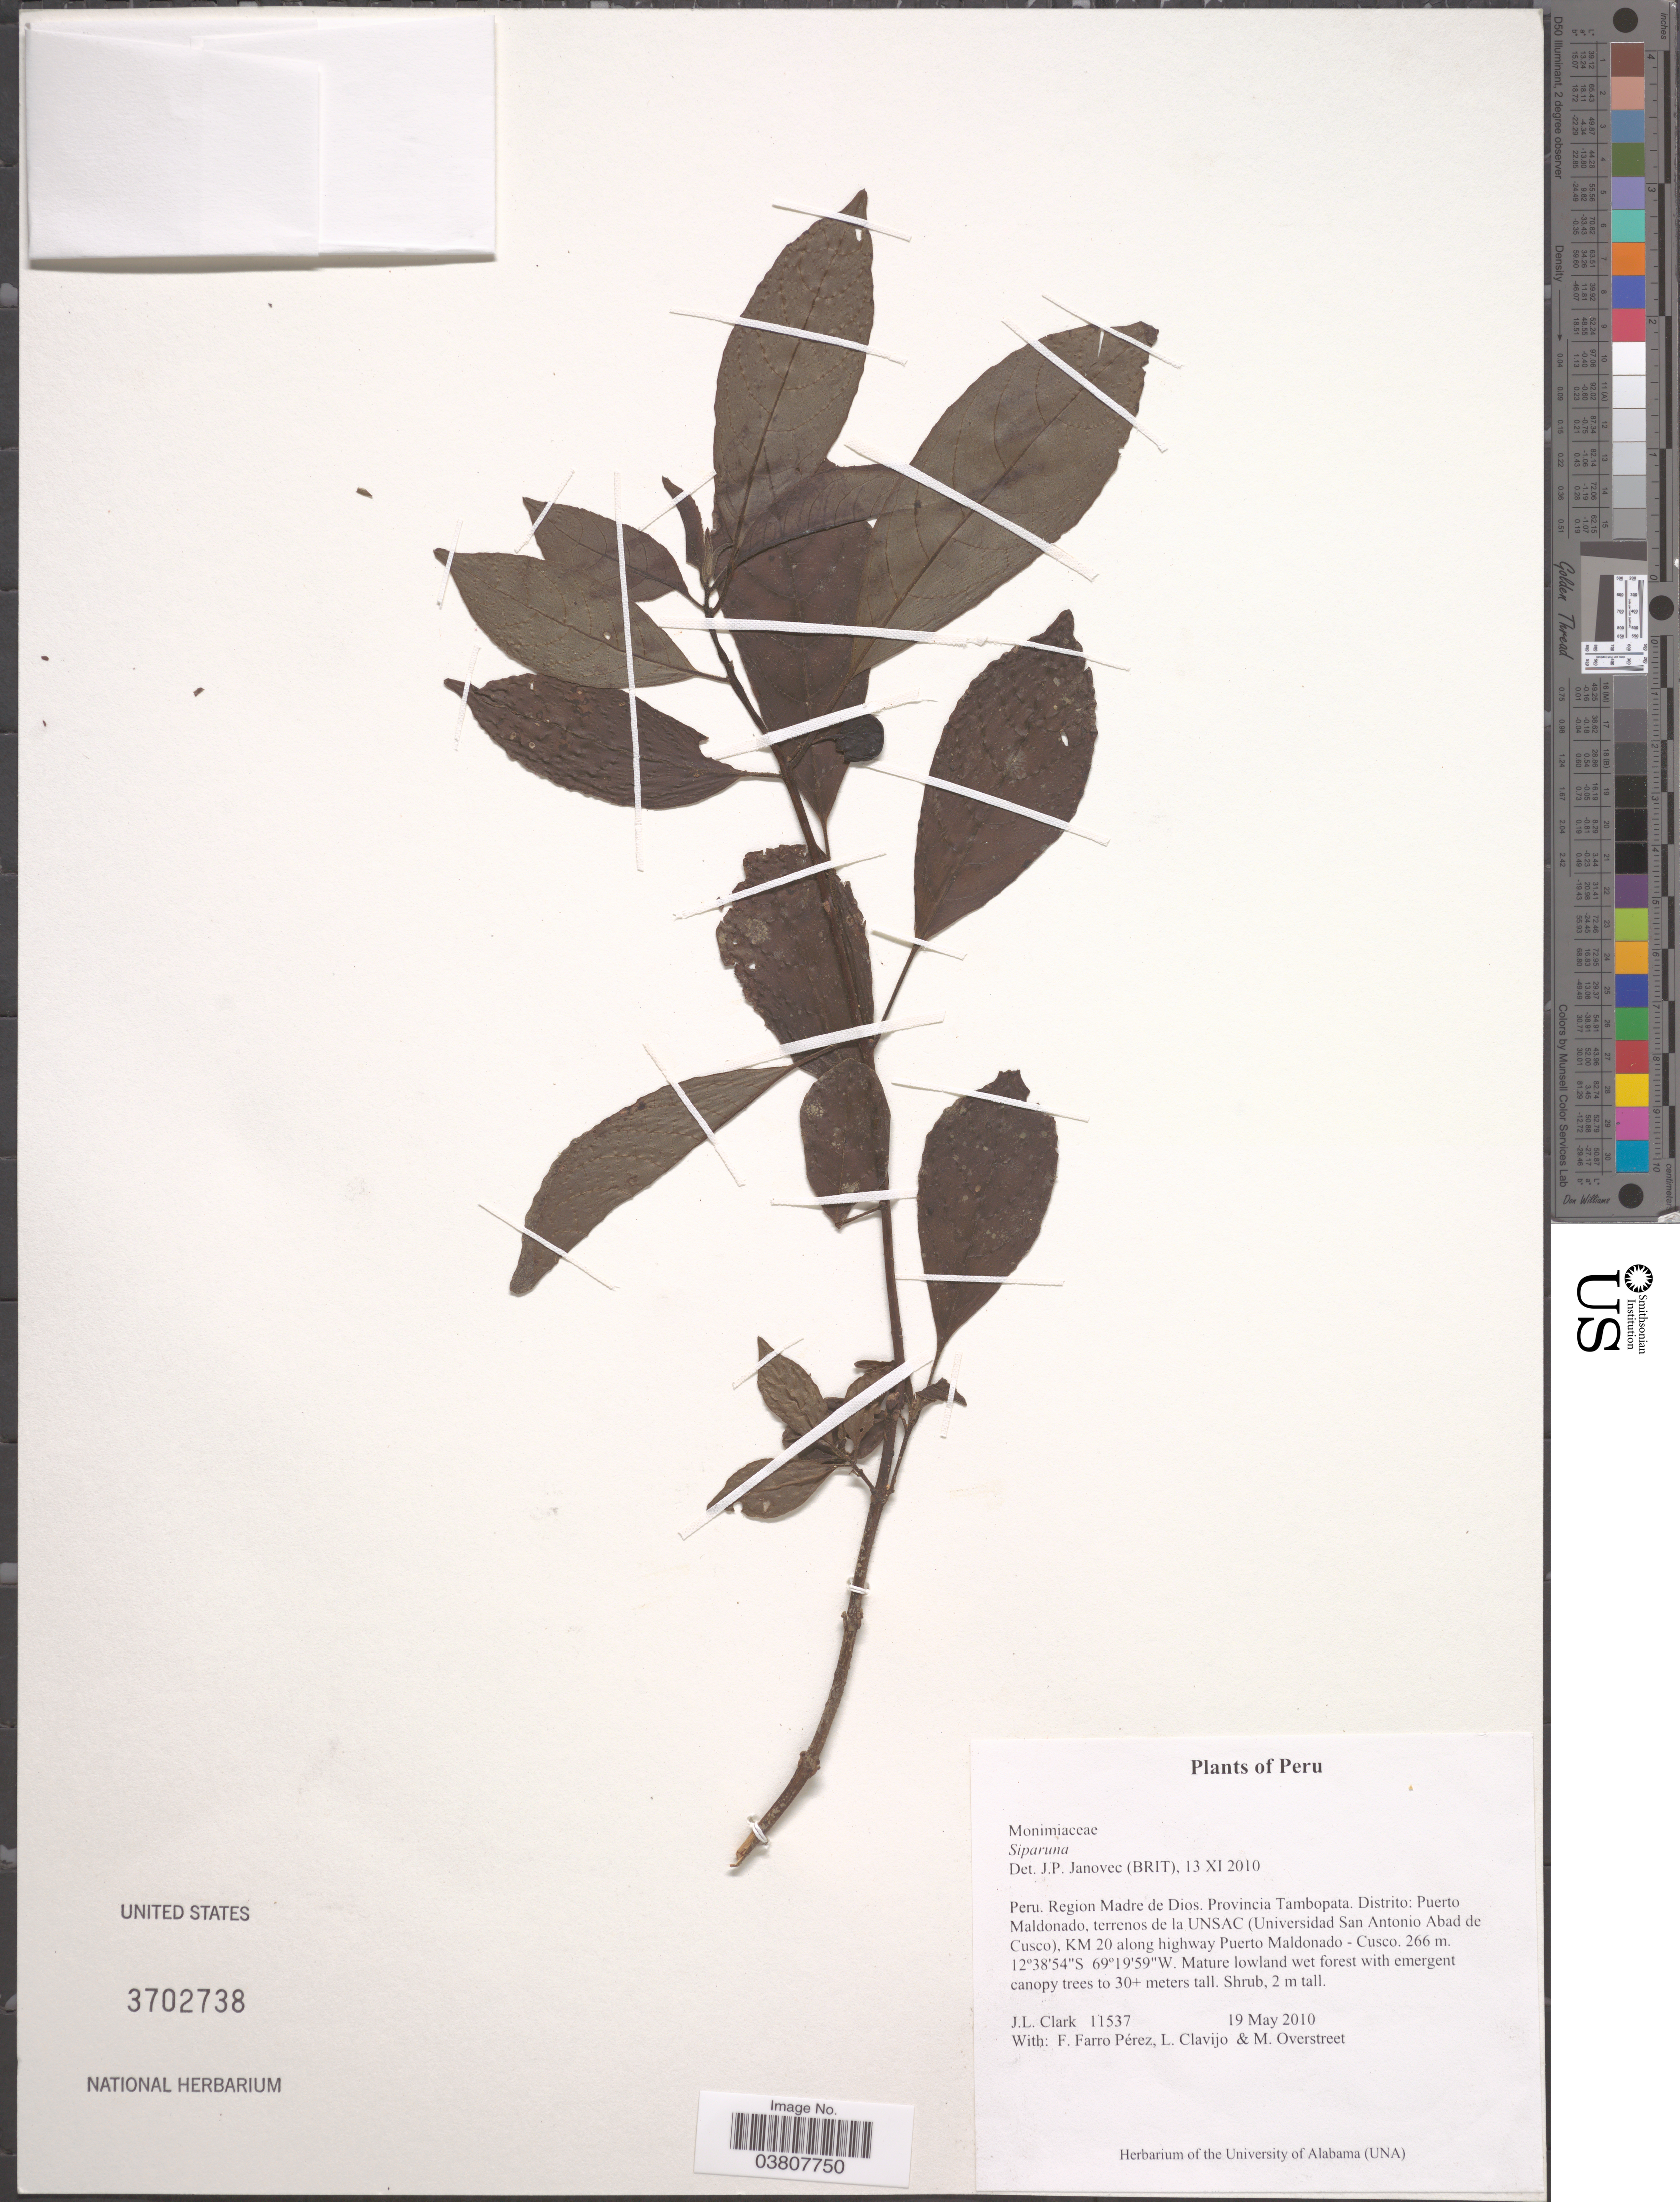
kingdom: Plantae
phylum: Tracheophyta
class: Magnoliopsida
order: Laurales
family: Siparunaceae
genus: Siparuna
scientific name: Siparuna sp.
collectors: J. L. Clark, F. Farro Pérez, L. Clavijo & M. Overstreet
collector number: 11537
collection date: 2010-05-19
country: Peru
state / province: Madre de Dios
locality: Region Madre de Dios. Provincia Tambopata. Distrito: Puerto Maldonado, terrenos de la UNSAC (Universidad San Antonio Abad de Cusco). KM 20 along highway Puerto Maldonado - Cusco.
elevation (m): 266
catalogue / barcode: US 3702738